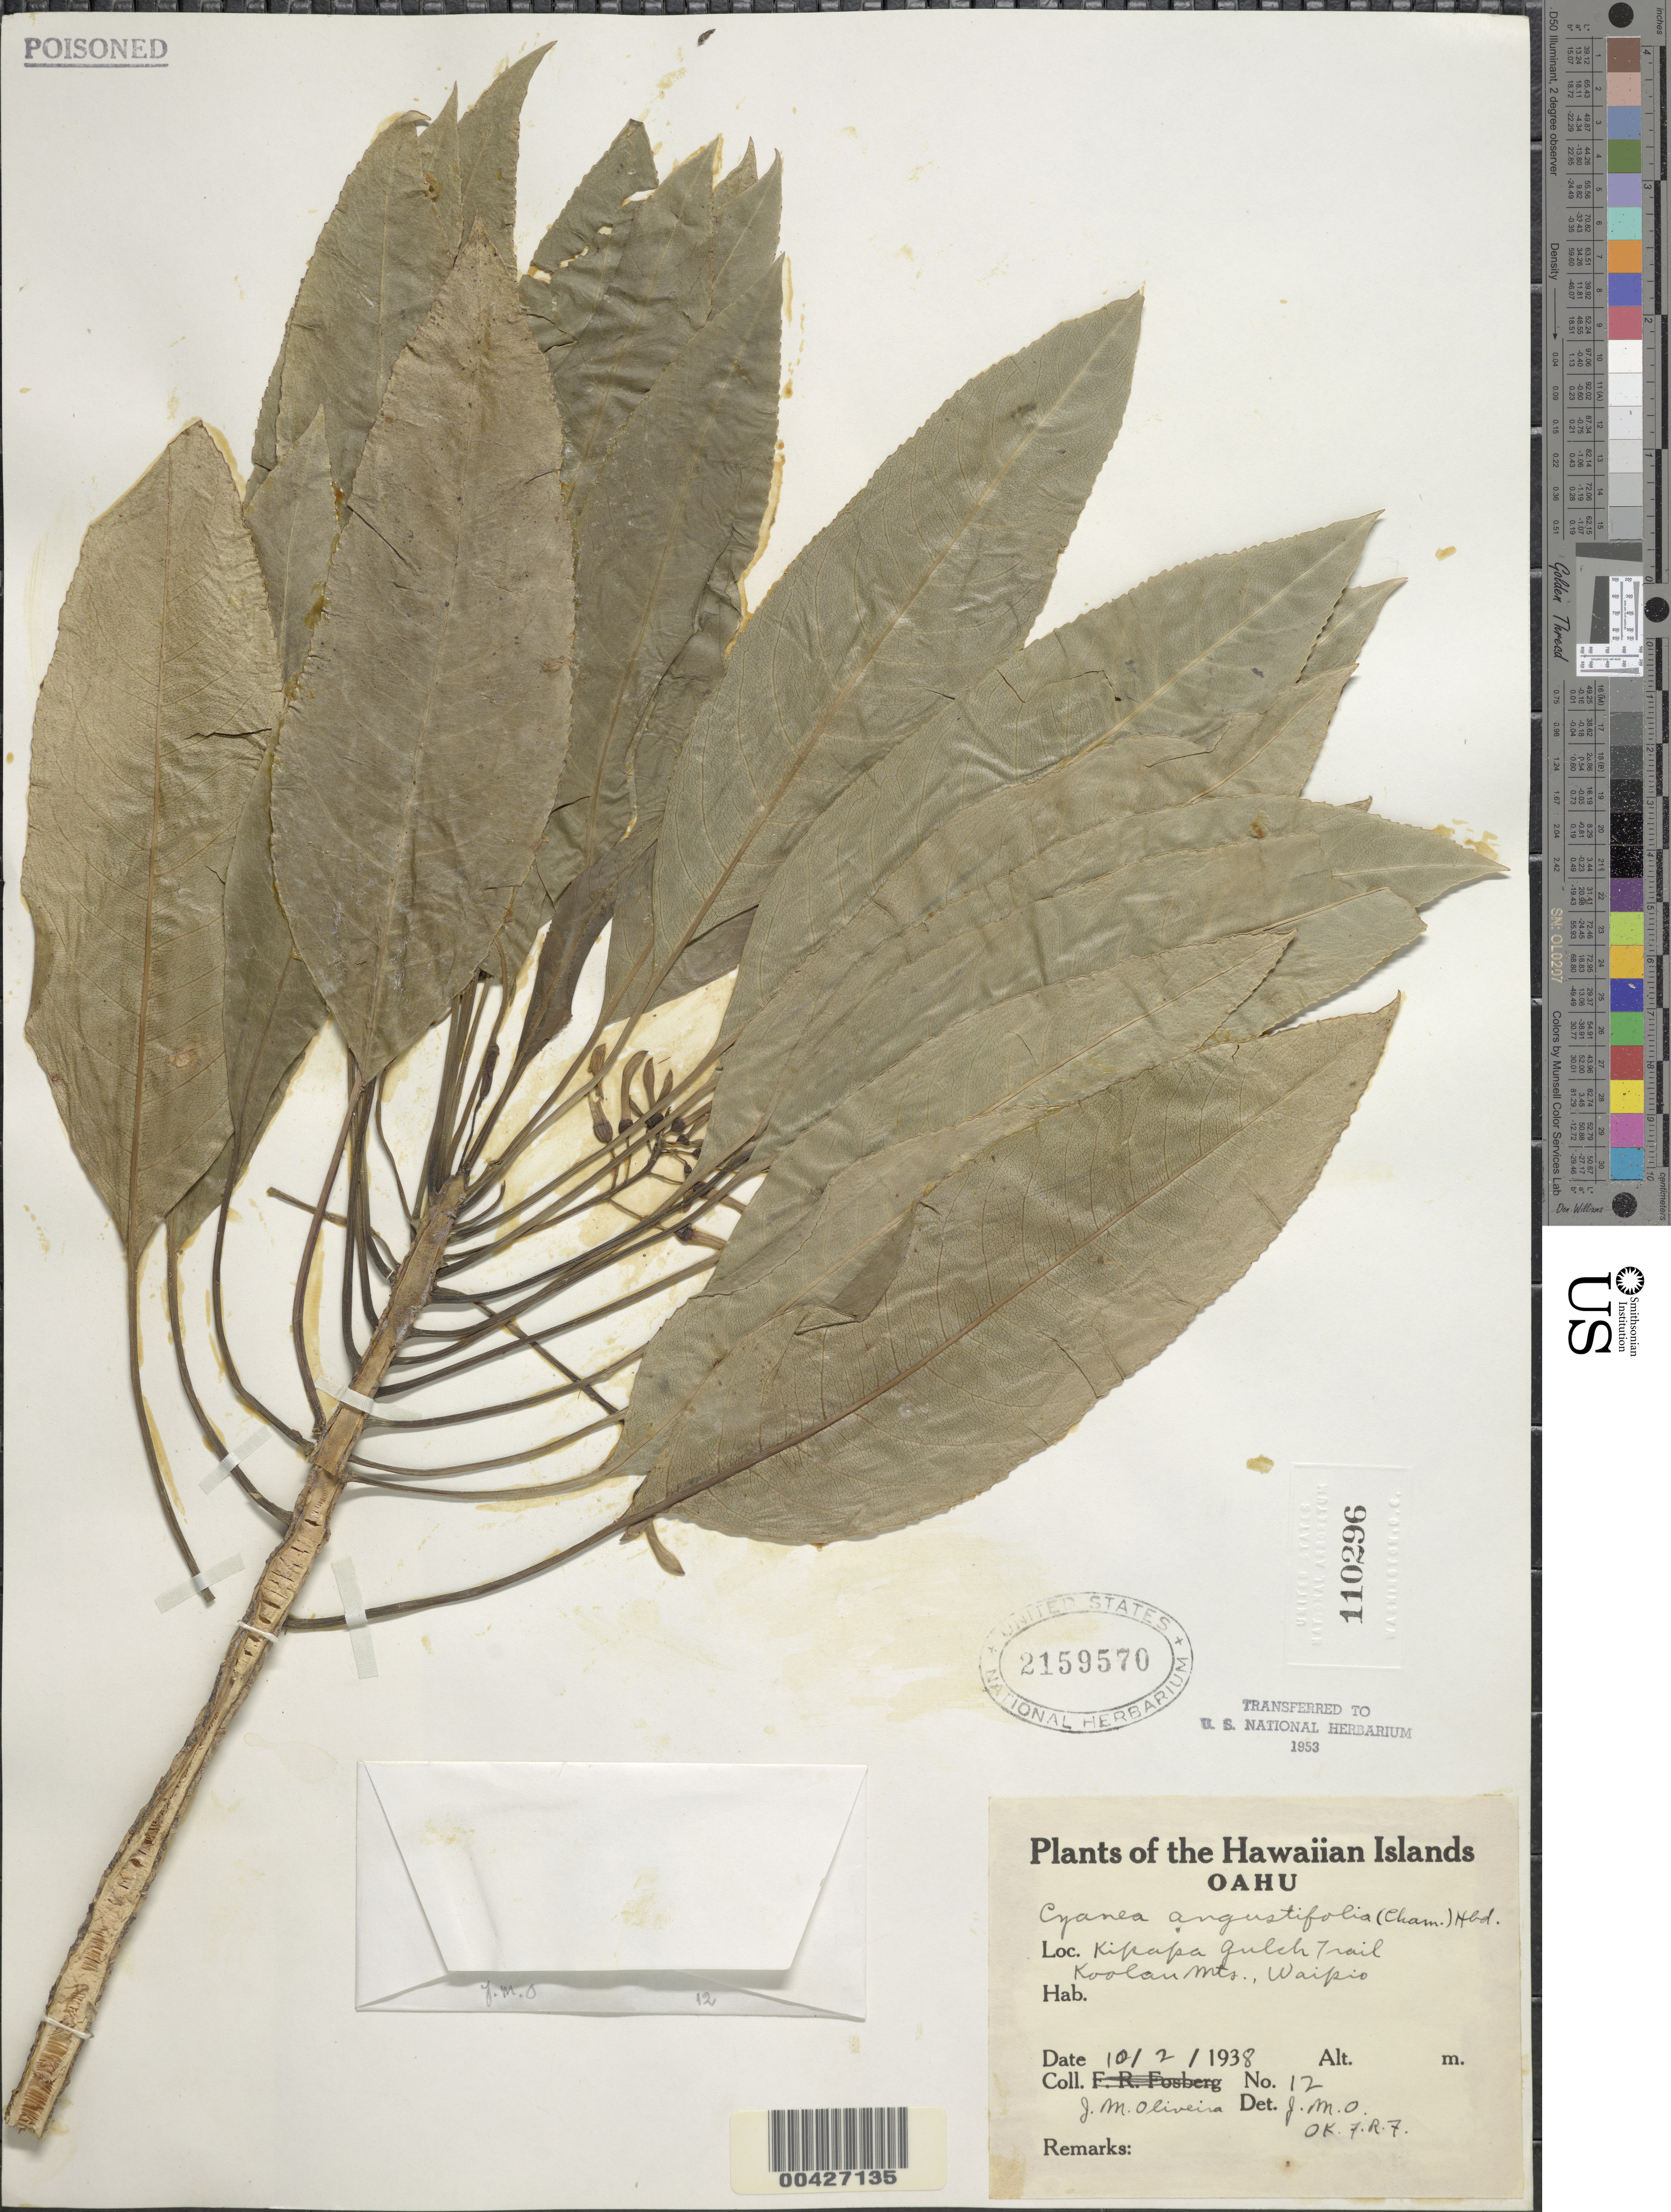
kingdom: Plantae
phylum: Tracheophyta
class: Magnoliopsida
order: Asterales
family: Campanulaceae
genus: Cyanea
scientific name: Cyanea angustifolia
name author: (Cham.) Hillebr.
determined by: Oliveira, J. M.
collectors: J. Oliveira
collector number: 12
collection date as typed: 2 Oct 1938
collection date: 1938-10-02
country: United States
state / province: Hawaii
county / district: Honolulu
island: Oahu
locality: Kipapa Gulch trail, Koolau Mountains, Waipio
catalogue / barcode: US 2159570